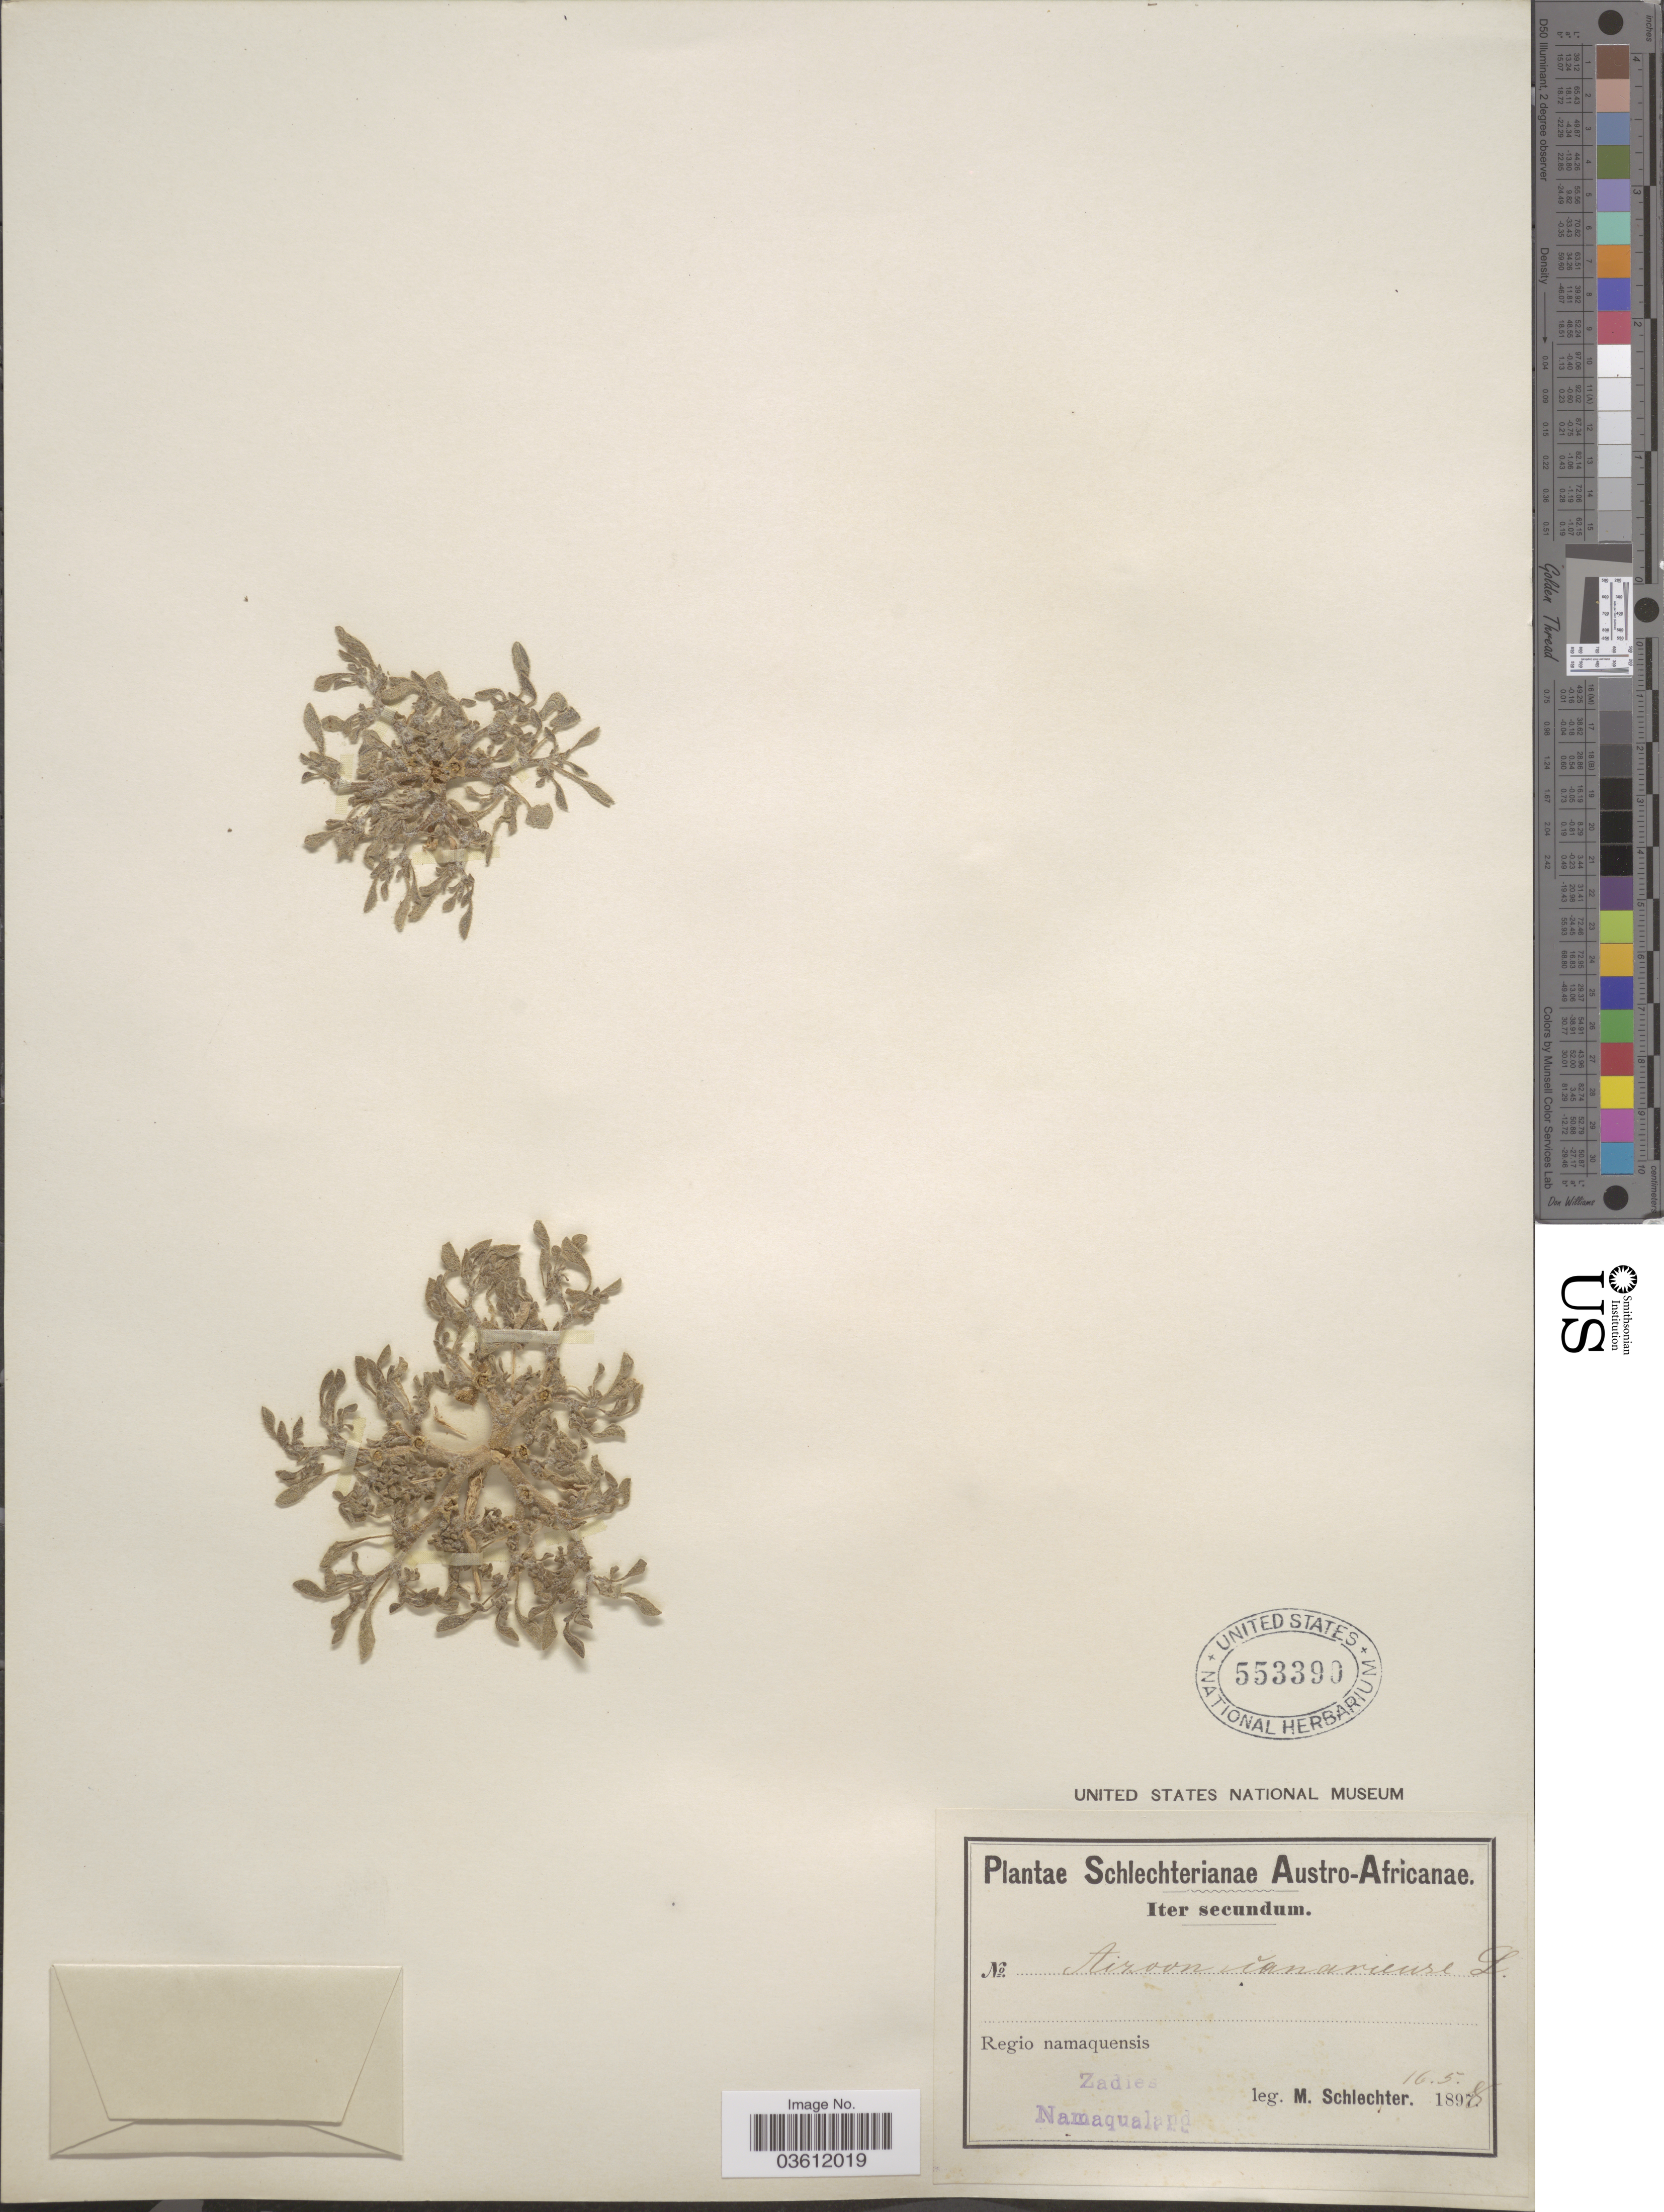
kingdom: Plantae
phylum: Tracheophyta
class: Magnoliopsida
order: Caryophyllales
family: Aizoaceae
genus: Aizoon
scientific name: Aizoon canariense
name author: L.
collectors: M. Schlechter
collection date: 1898-05-16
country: South Africa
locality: Austro-Africanae. Regio namaquensis. Zadies. Namaqueland.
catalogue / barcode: US 553390